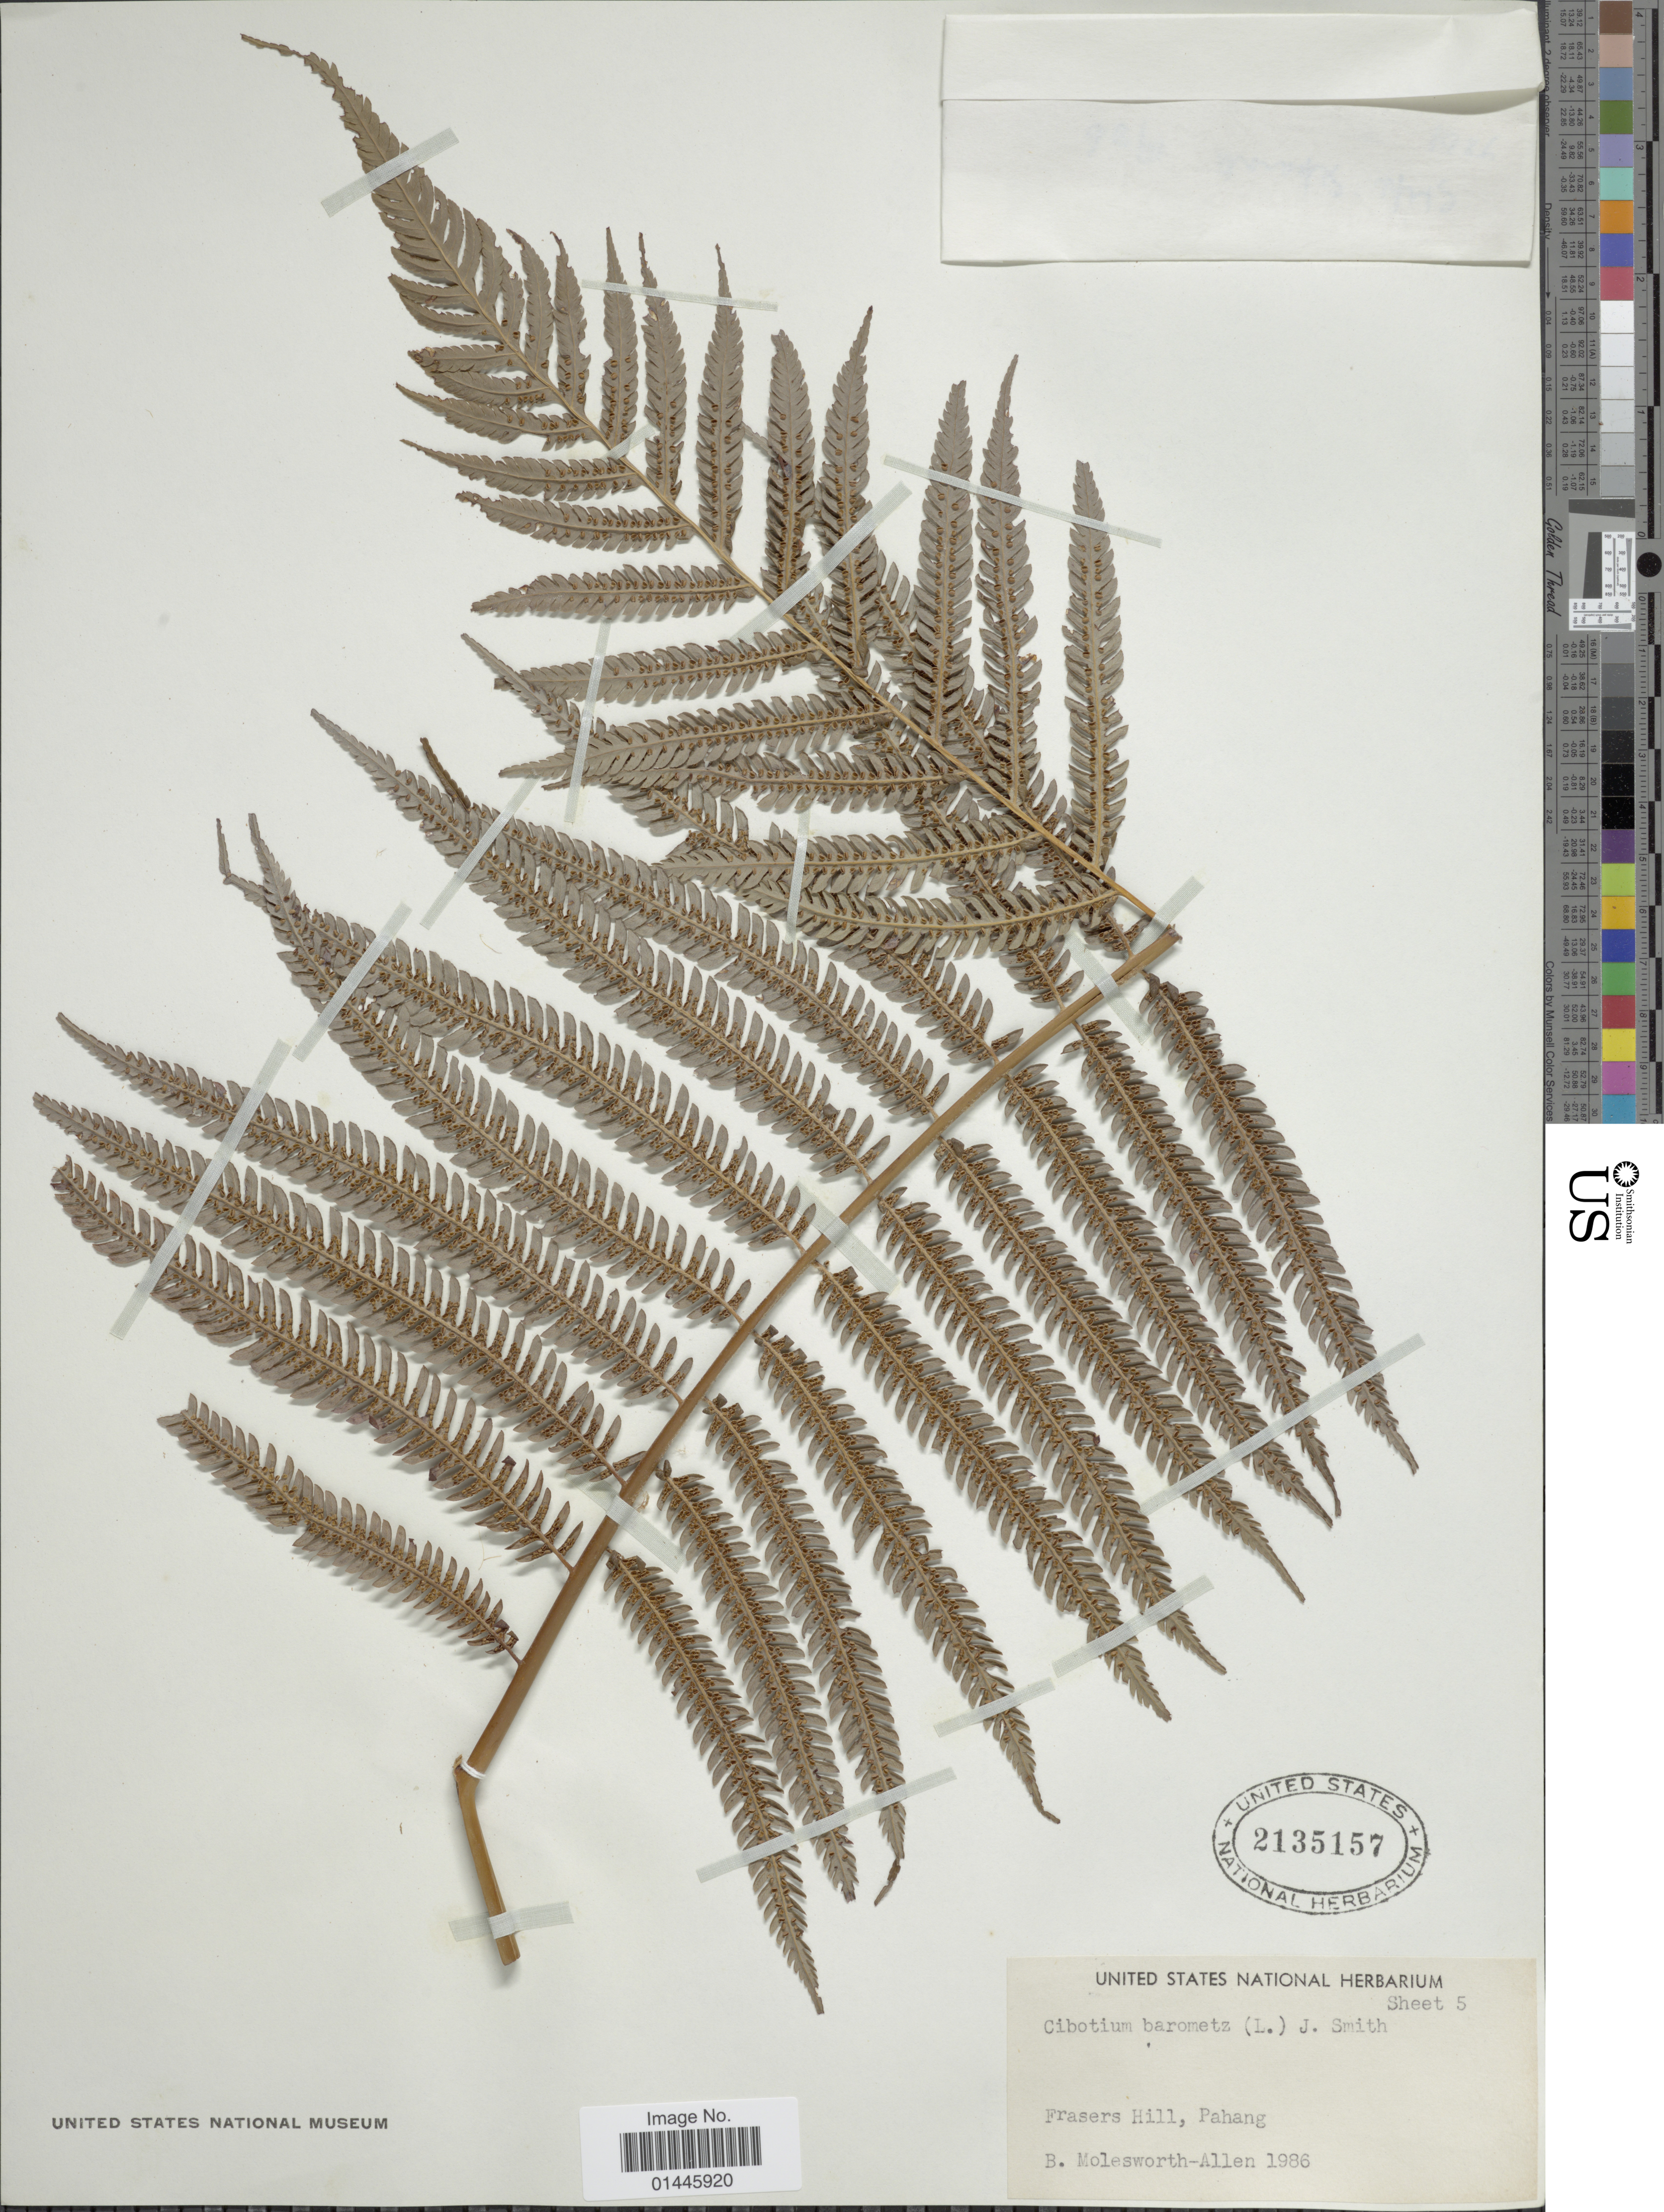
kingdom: Plantae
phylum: Tracheophyta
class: Polypodiopsida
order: Cyatheales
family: Cibotiaceae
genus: Cibotium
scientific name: Cibotium barometz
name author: (L.) J. Sm.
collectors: B. E. G. Molesworth-Allen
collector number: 1986?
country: Malaysia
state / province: Pahang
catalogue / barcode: US 2135157